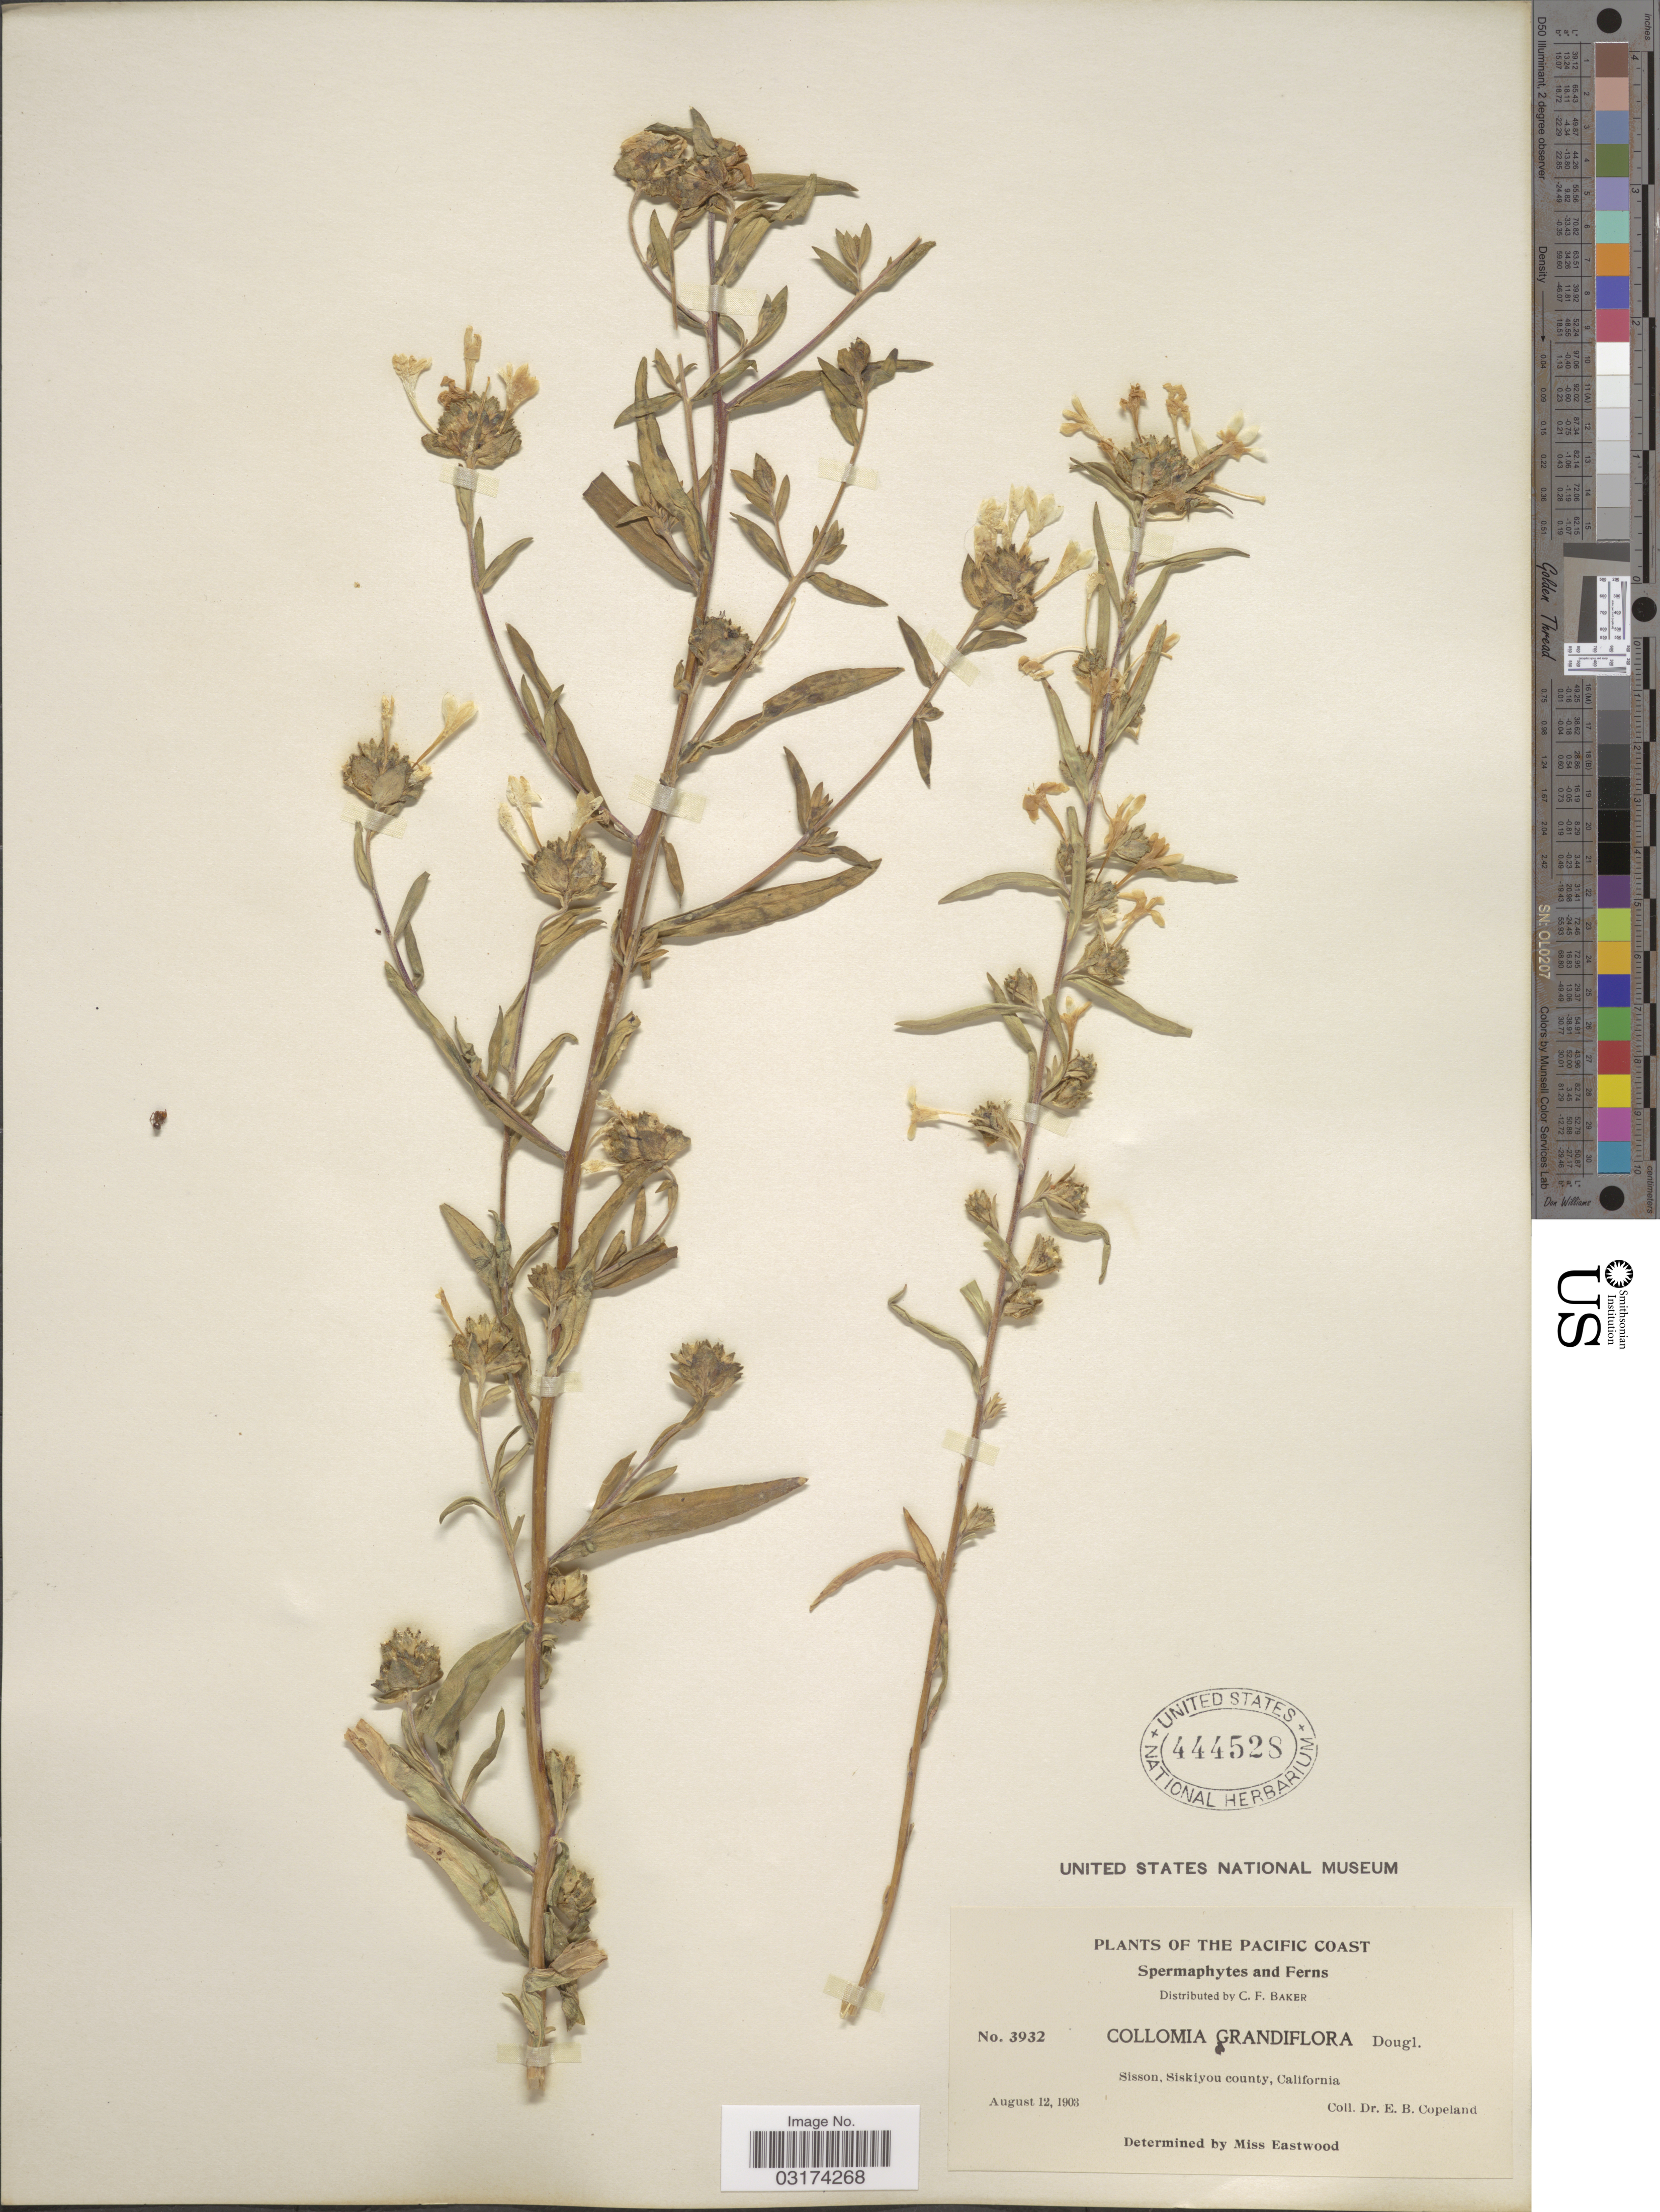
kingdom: Plantae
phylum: Tracheophyta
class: Magnoliopsida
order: Ericales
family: Polemoniaceae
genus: Collomia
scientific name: Collomia grandiflora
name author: Douglas ex Lindl.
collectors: E. B. Copeland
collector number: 3932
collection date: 1903-08-12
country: United States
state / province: California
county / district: Siskiyou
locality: The Pacific Coast. Sisson, Siskiyou county, California.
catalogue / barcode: US 444528